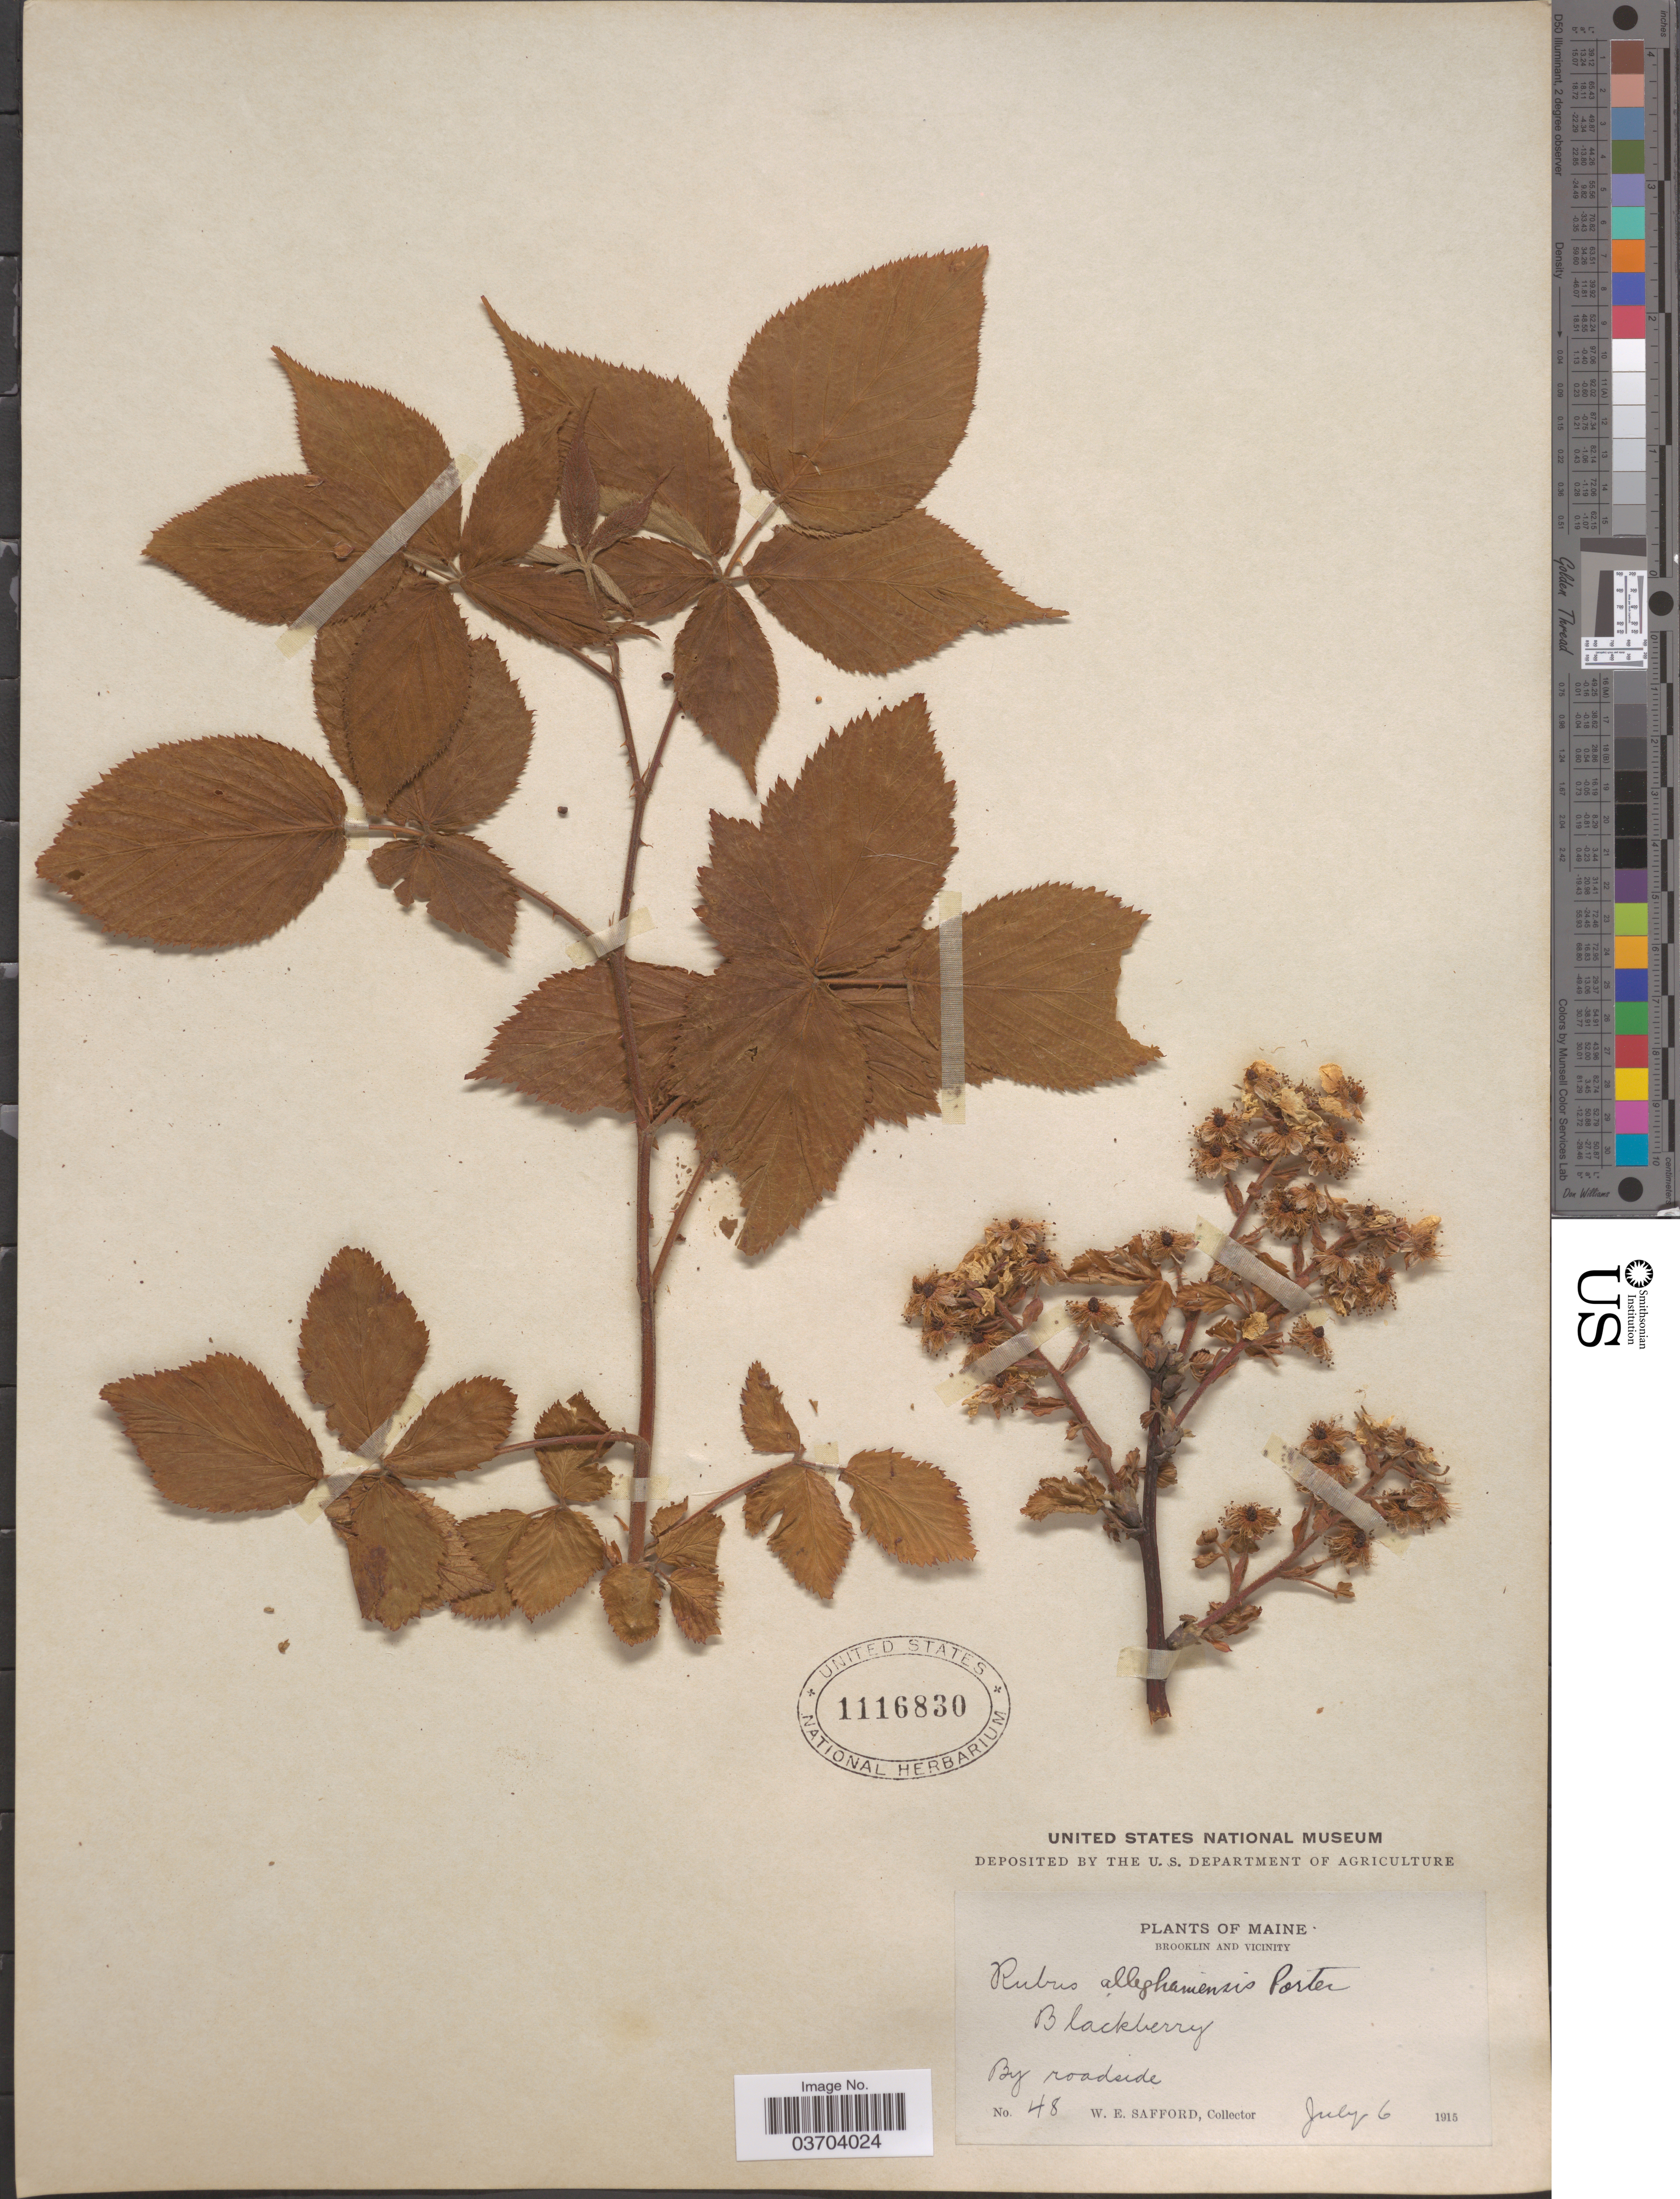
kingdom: Plantae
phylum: Tracheophyta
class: Magnoliopsida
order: Rosales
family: Rosaceae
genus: Rubus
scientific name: Rubus allegheniensis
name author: Porter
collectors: W. E. Safford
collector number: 48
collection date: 1915-07-06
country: United States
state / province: Maine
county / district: Hancock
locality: Brooklin and Vicinity. Blackberry [unsure placement]. By roadside.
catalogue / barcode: US 1116830